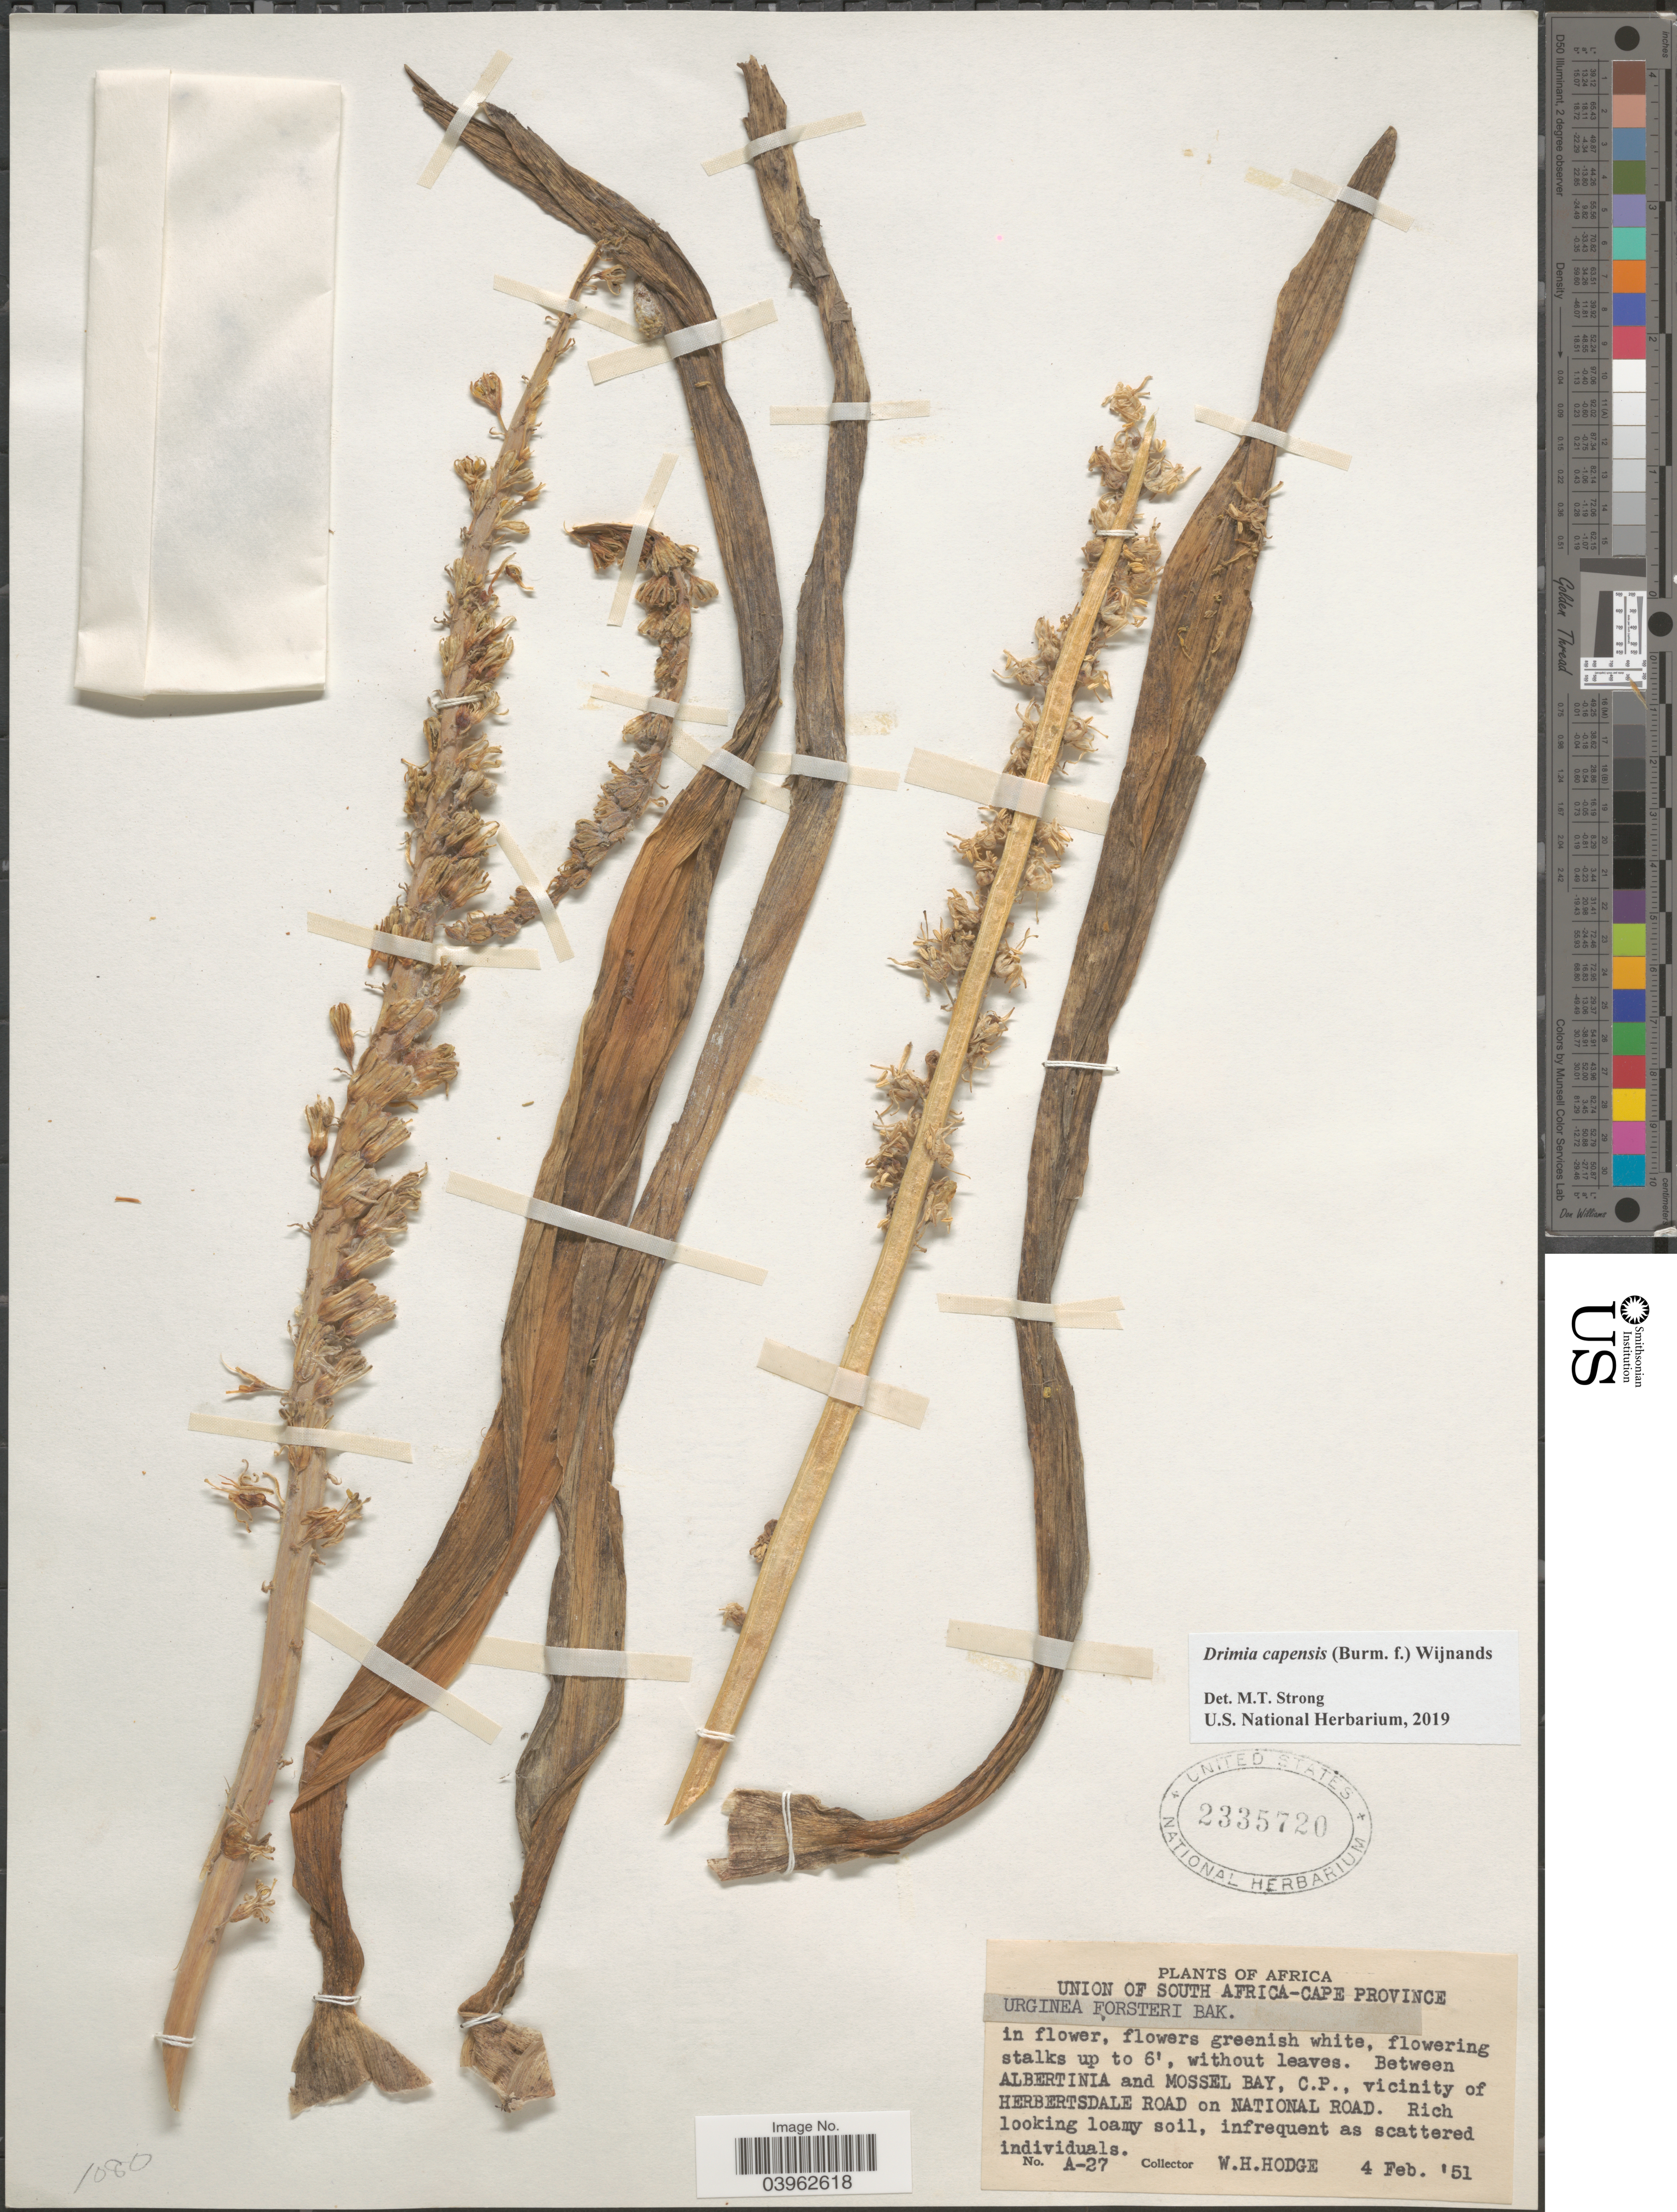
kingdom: Plantae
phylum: Tracheophyta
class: Liliopsida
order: Asparagales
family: Asparagaceae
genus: Drimia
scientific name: Drimia capensis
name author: (Burm. f.) Wijnands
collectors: W. Hodge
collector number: A-27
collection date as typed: Transcribed d/m/y: 4/2/51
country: South Africa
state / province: Western Cape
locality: Union of South Africa. Between Albertinia and Mossel Bay, vicinity of Herbertsdale Road on National Road.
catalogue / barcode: US 2335720